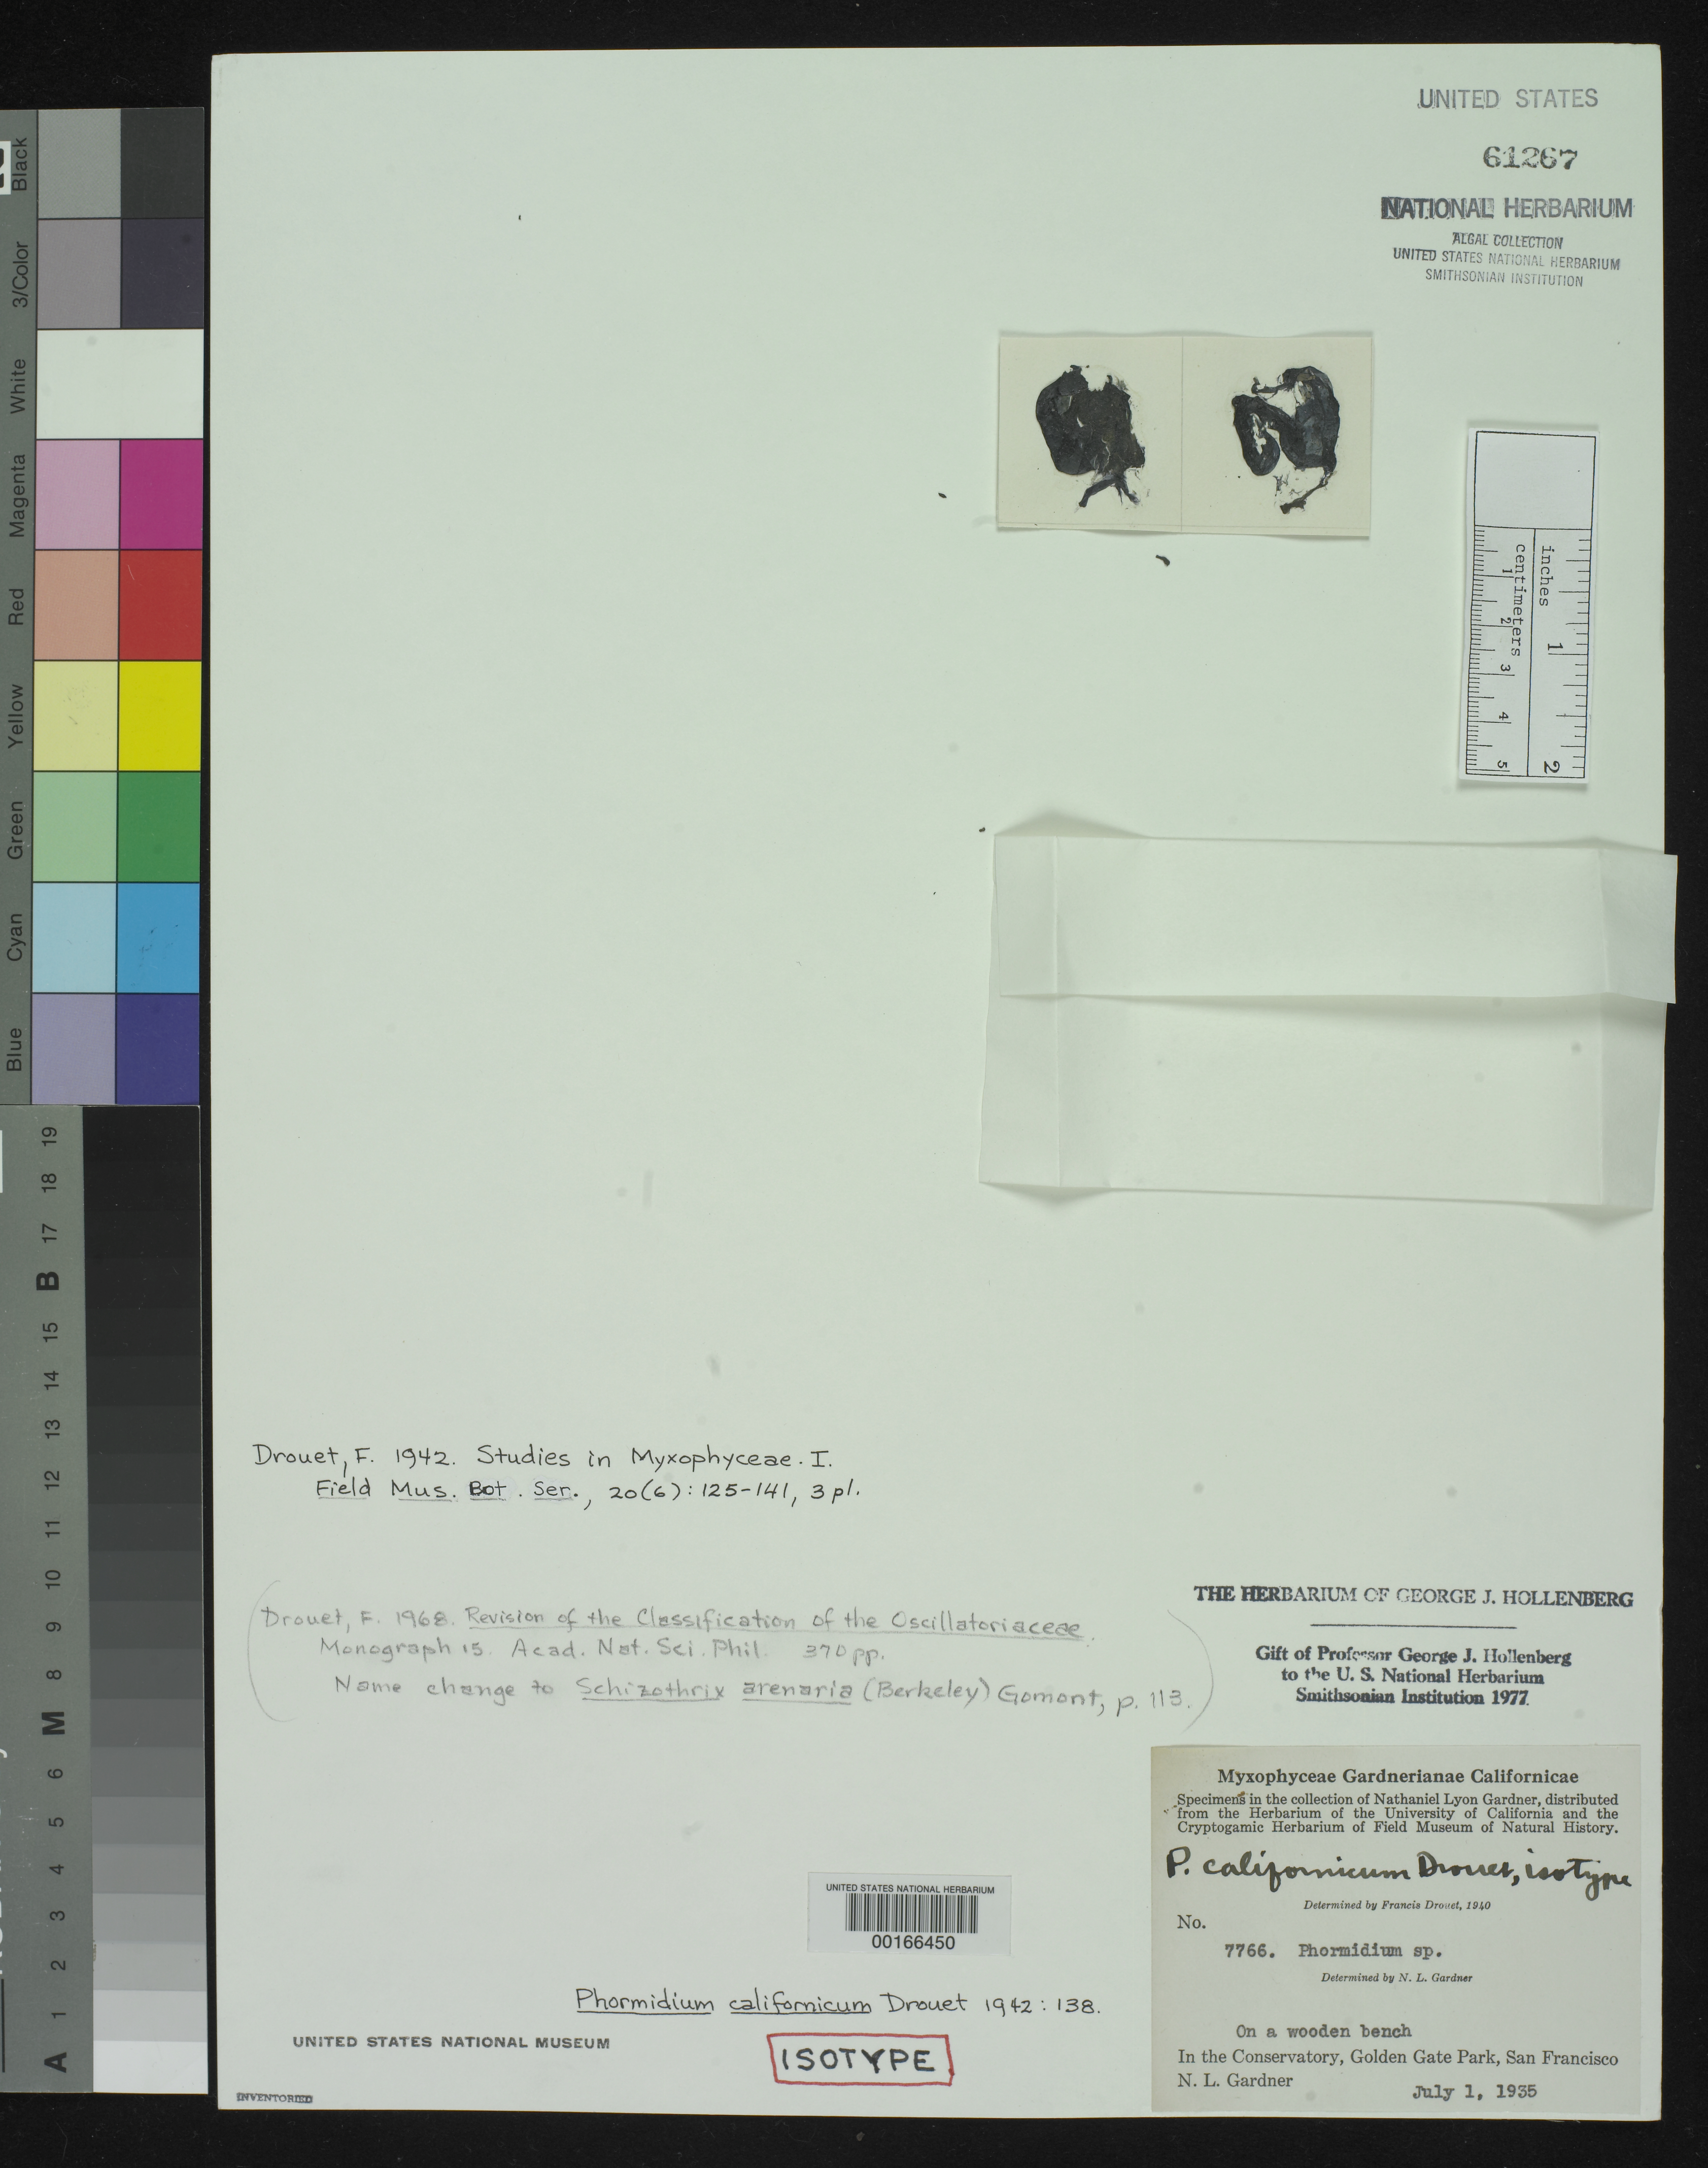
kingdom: Bacteria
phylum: Cyanobacteria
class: Cyanobacteriia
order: Cyanobacteriales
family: Oscillatoriaceae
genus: Phormidium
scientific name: Phormidium californicum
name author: F.E. Drouet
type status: Isotype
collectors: N. Gardner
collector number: NLG 7766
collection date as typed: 01 Jul 1935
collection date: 1935-07-01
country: United States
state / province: California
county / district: San Francisco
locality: San Francisco, Golden Gate Park, Conservatory.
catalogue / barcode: US 61267